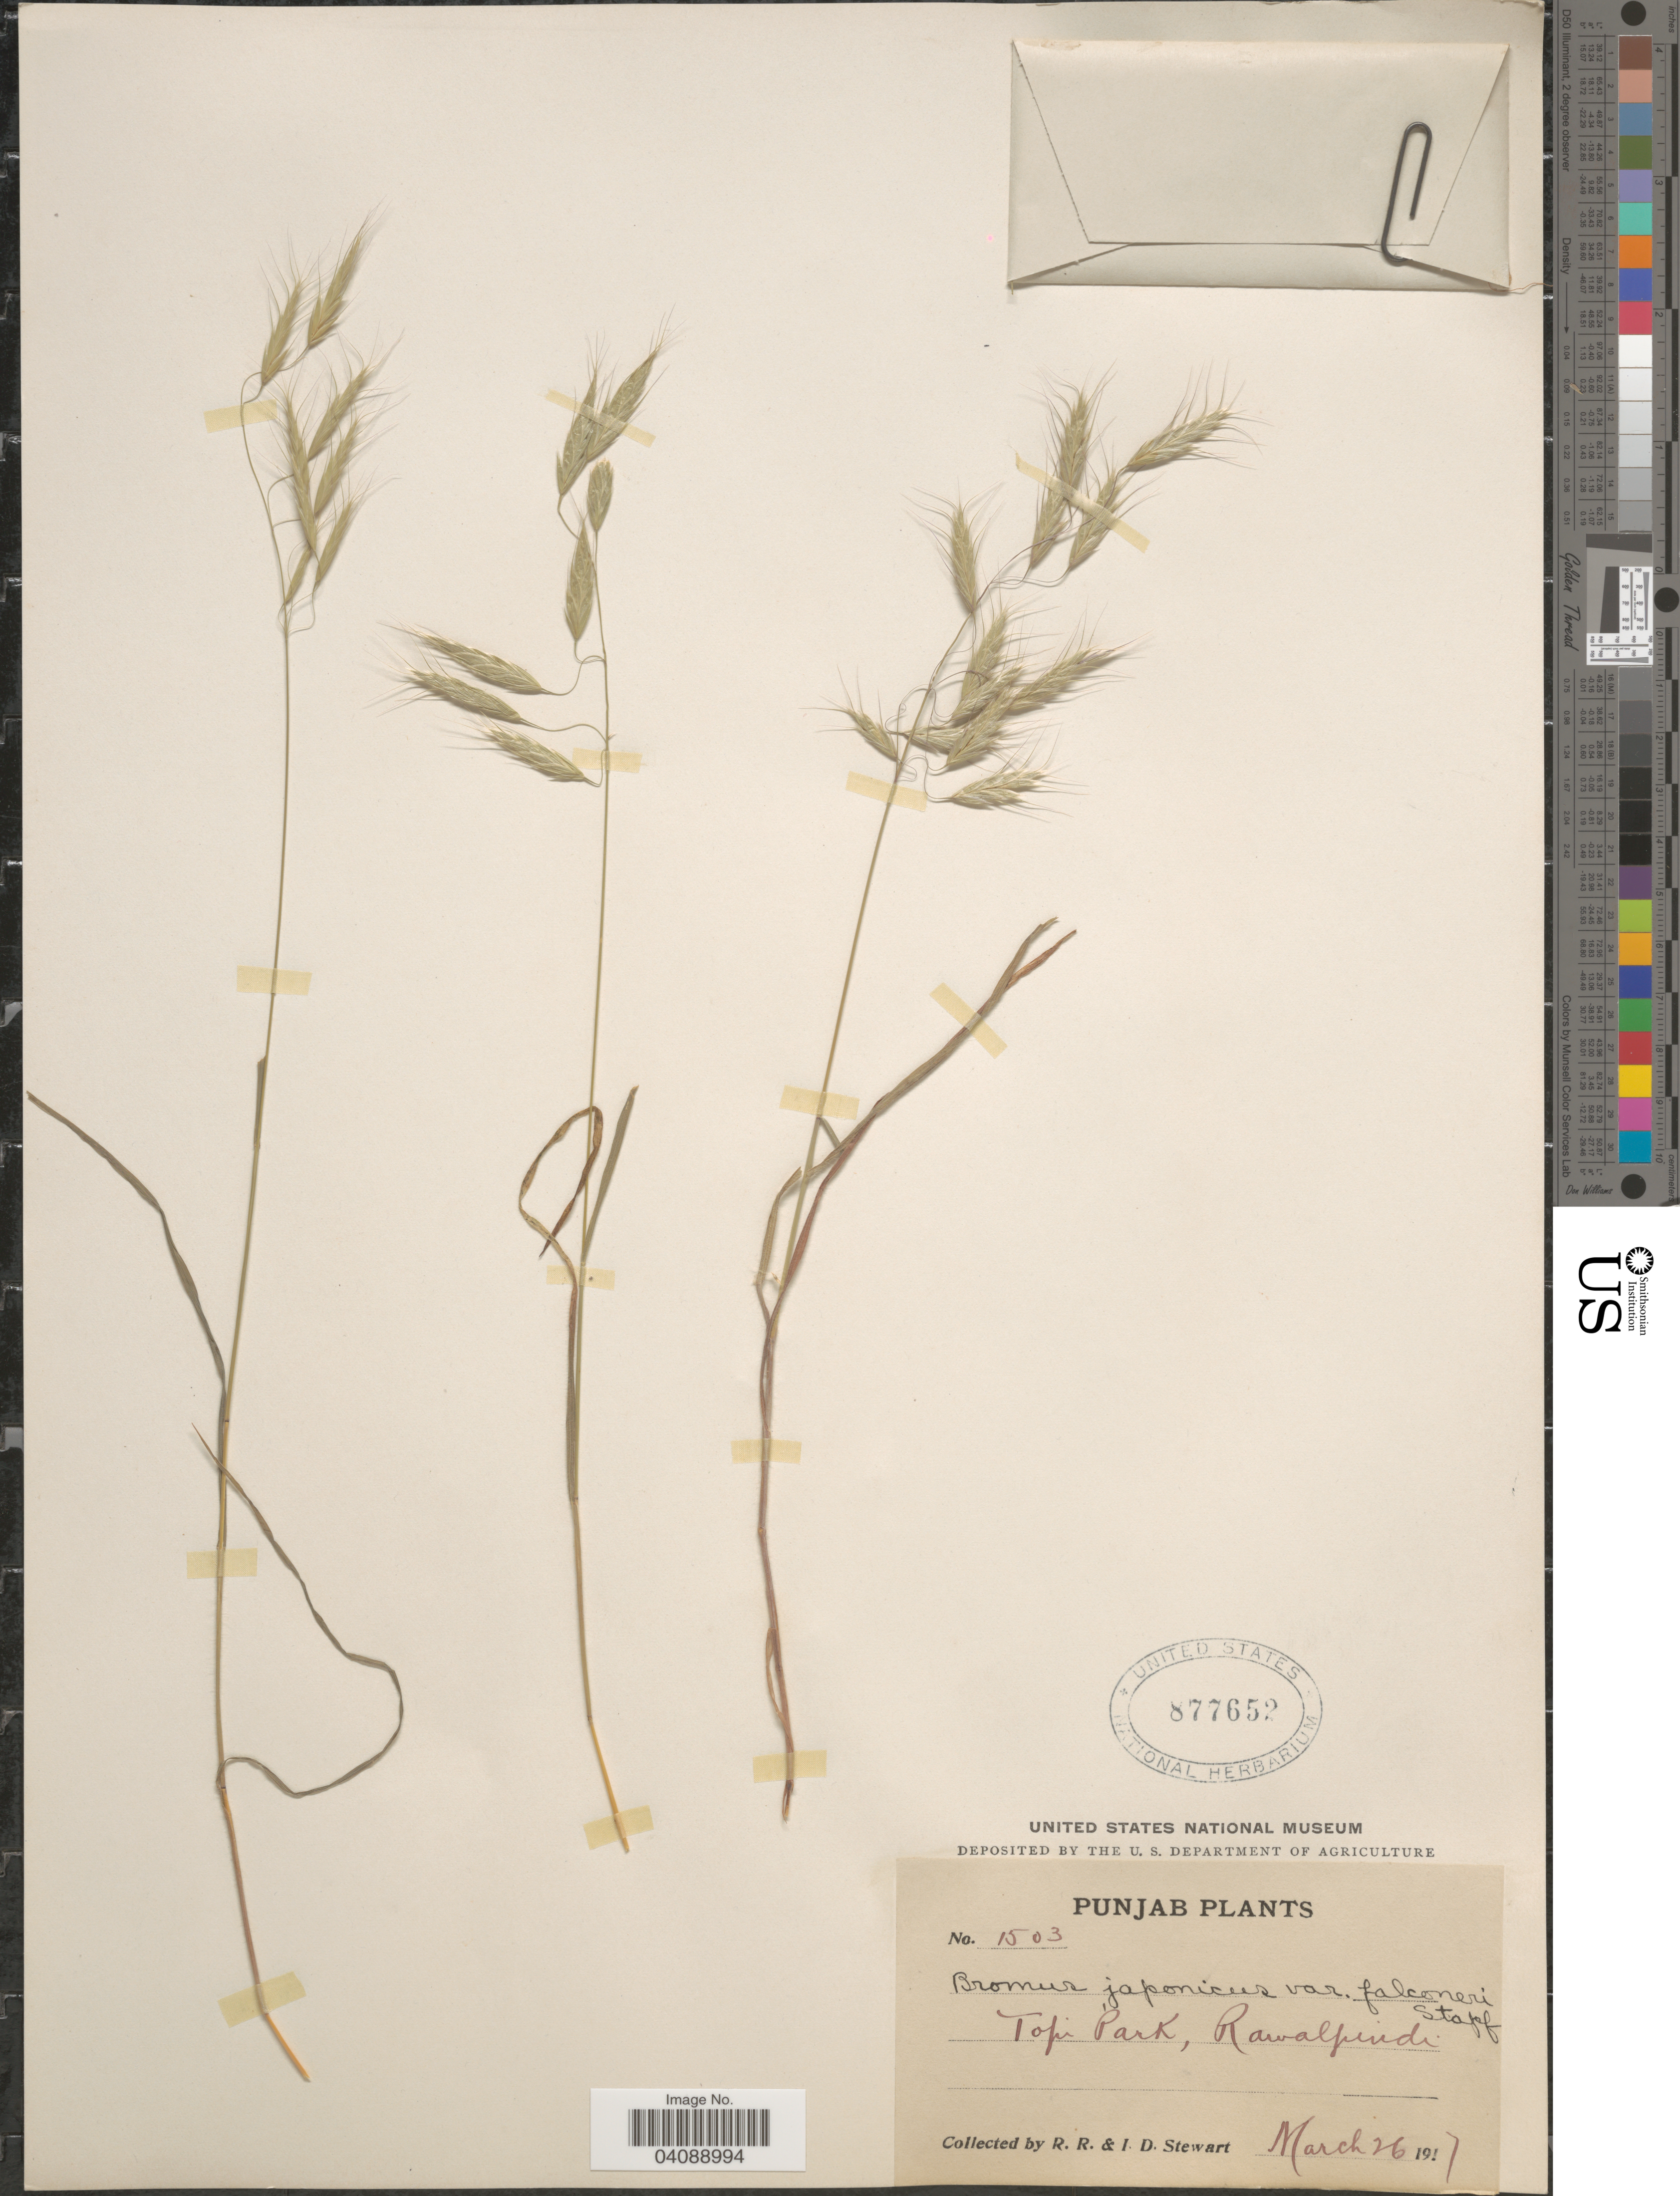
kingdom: Plantae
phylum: Tracheophyta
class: Liliopsida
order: Poales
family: Poaceae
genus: Bromus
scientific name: Bromus japonicus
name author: Houtt.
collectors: R. Stewart & I. Stewart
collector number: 1503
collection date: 1917-03-26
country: Pakistan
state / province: Punjab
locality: Punjab. Topi Park, Rawalpindi.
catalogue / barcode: US 877652